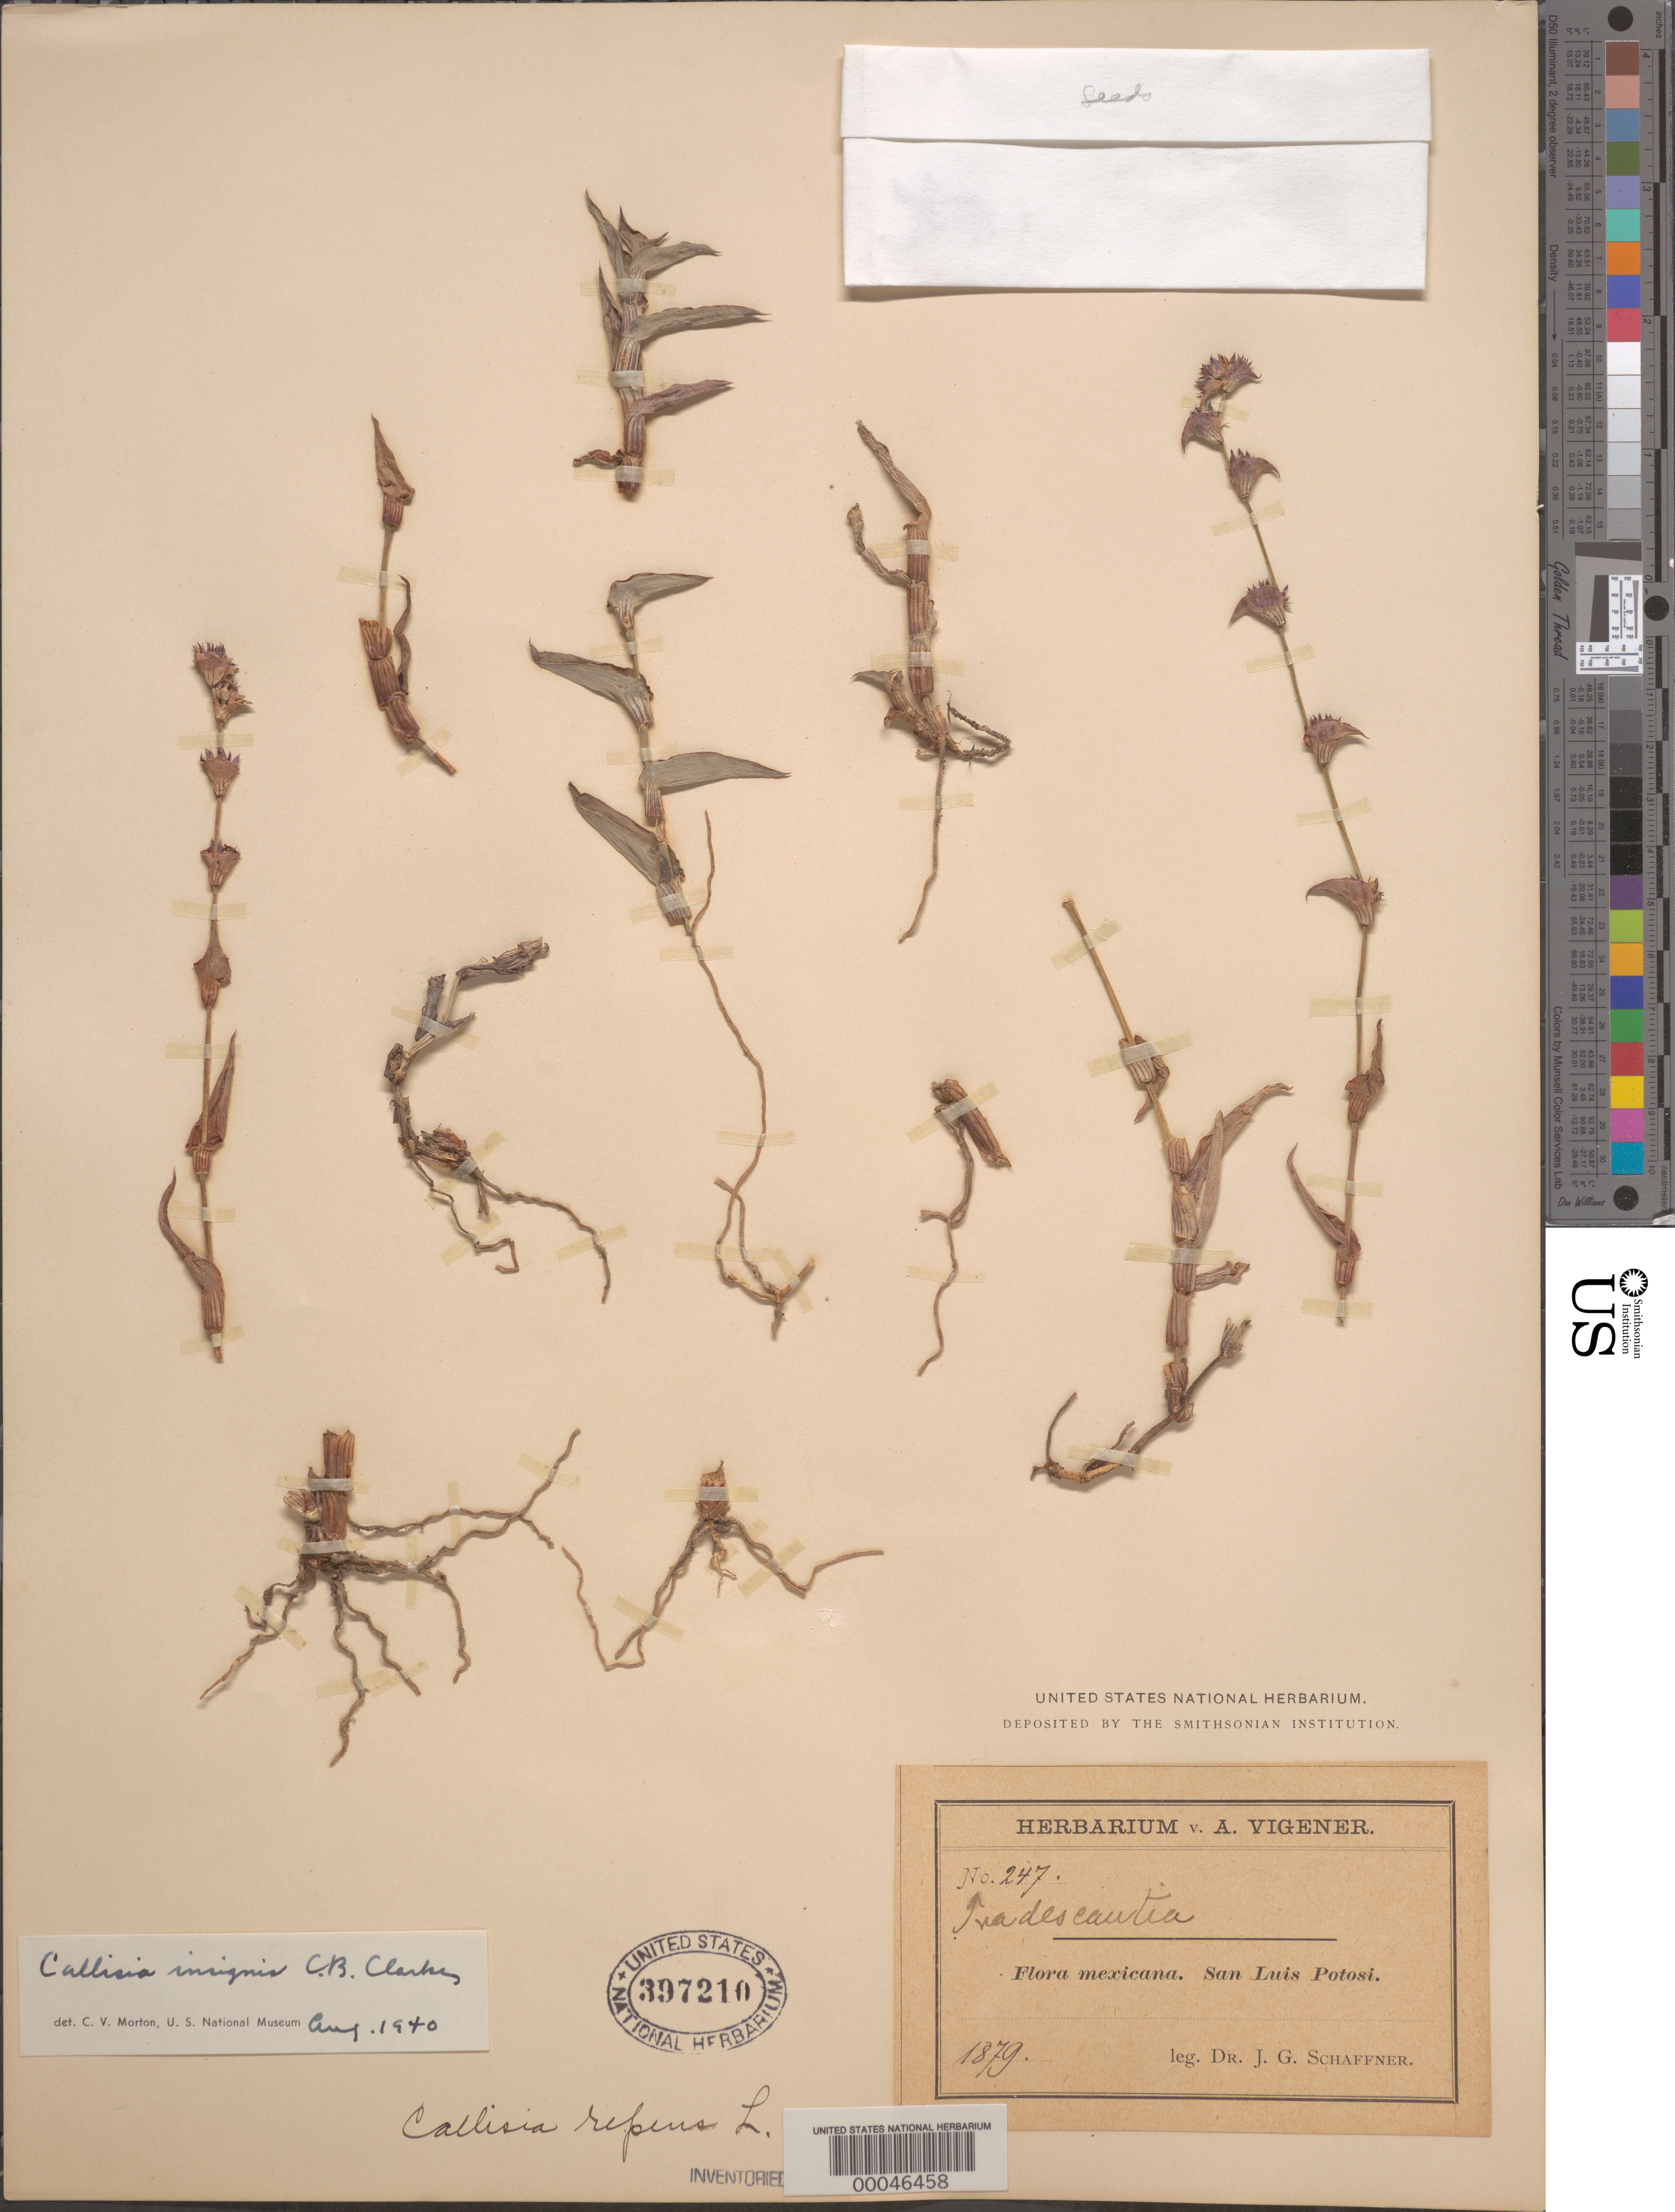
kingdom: Plantae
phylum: Tracheophyta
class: Liliopsida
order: Commelinales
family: Commelinaceae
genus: Callisia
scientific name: Callisia insignis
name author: C.B. Clarke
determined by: Morton, C. V.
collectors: J. G. Schaffner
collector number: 247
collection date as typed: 1879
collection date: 1879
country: Mexico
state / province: San Luis Potosí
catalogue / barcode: US 397210